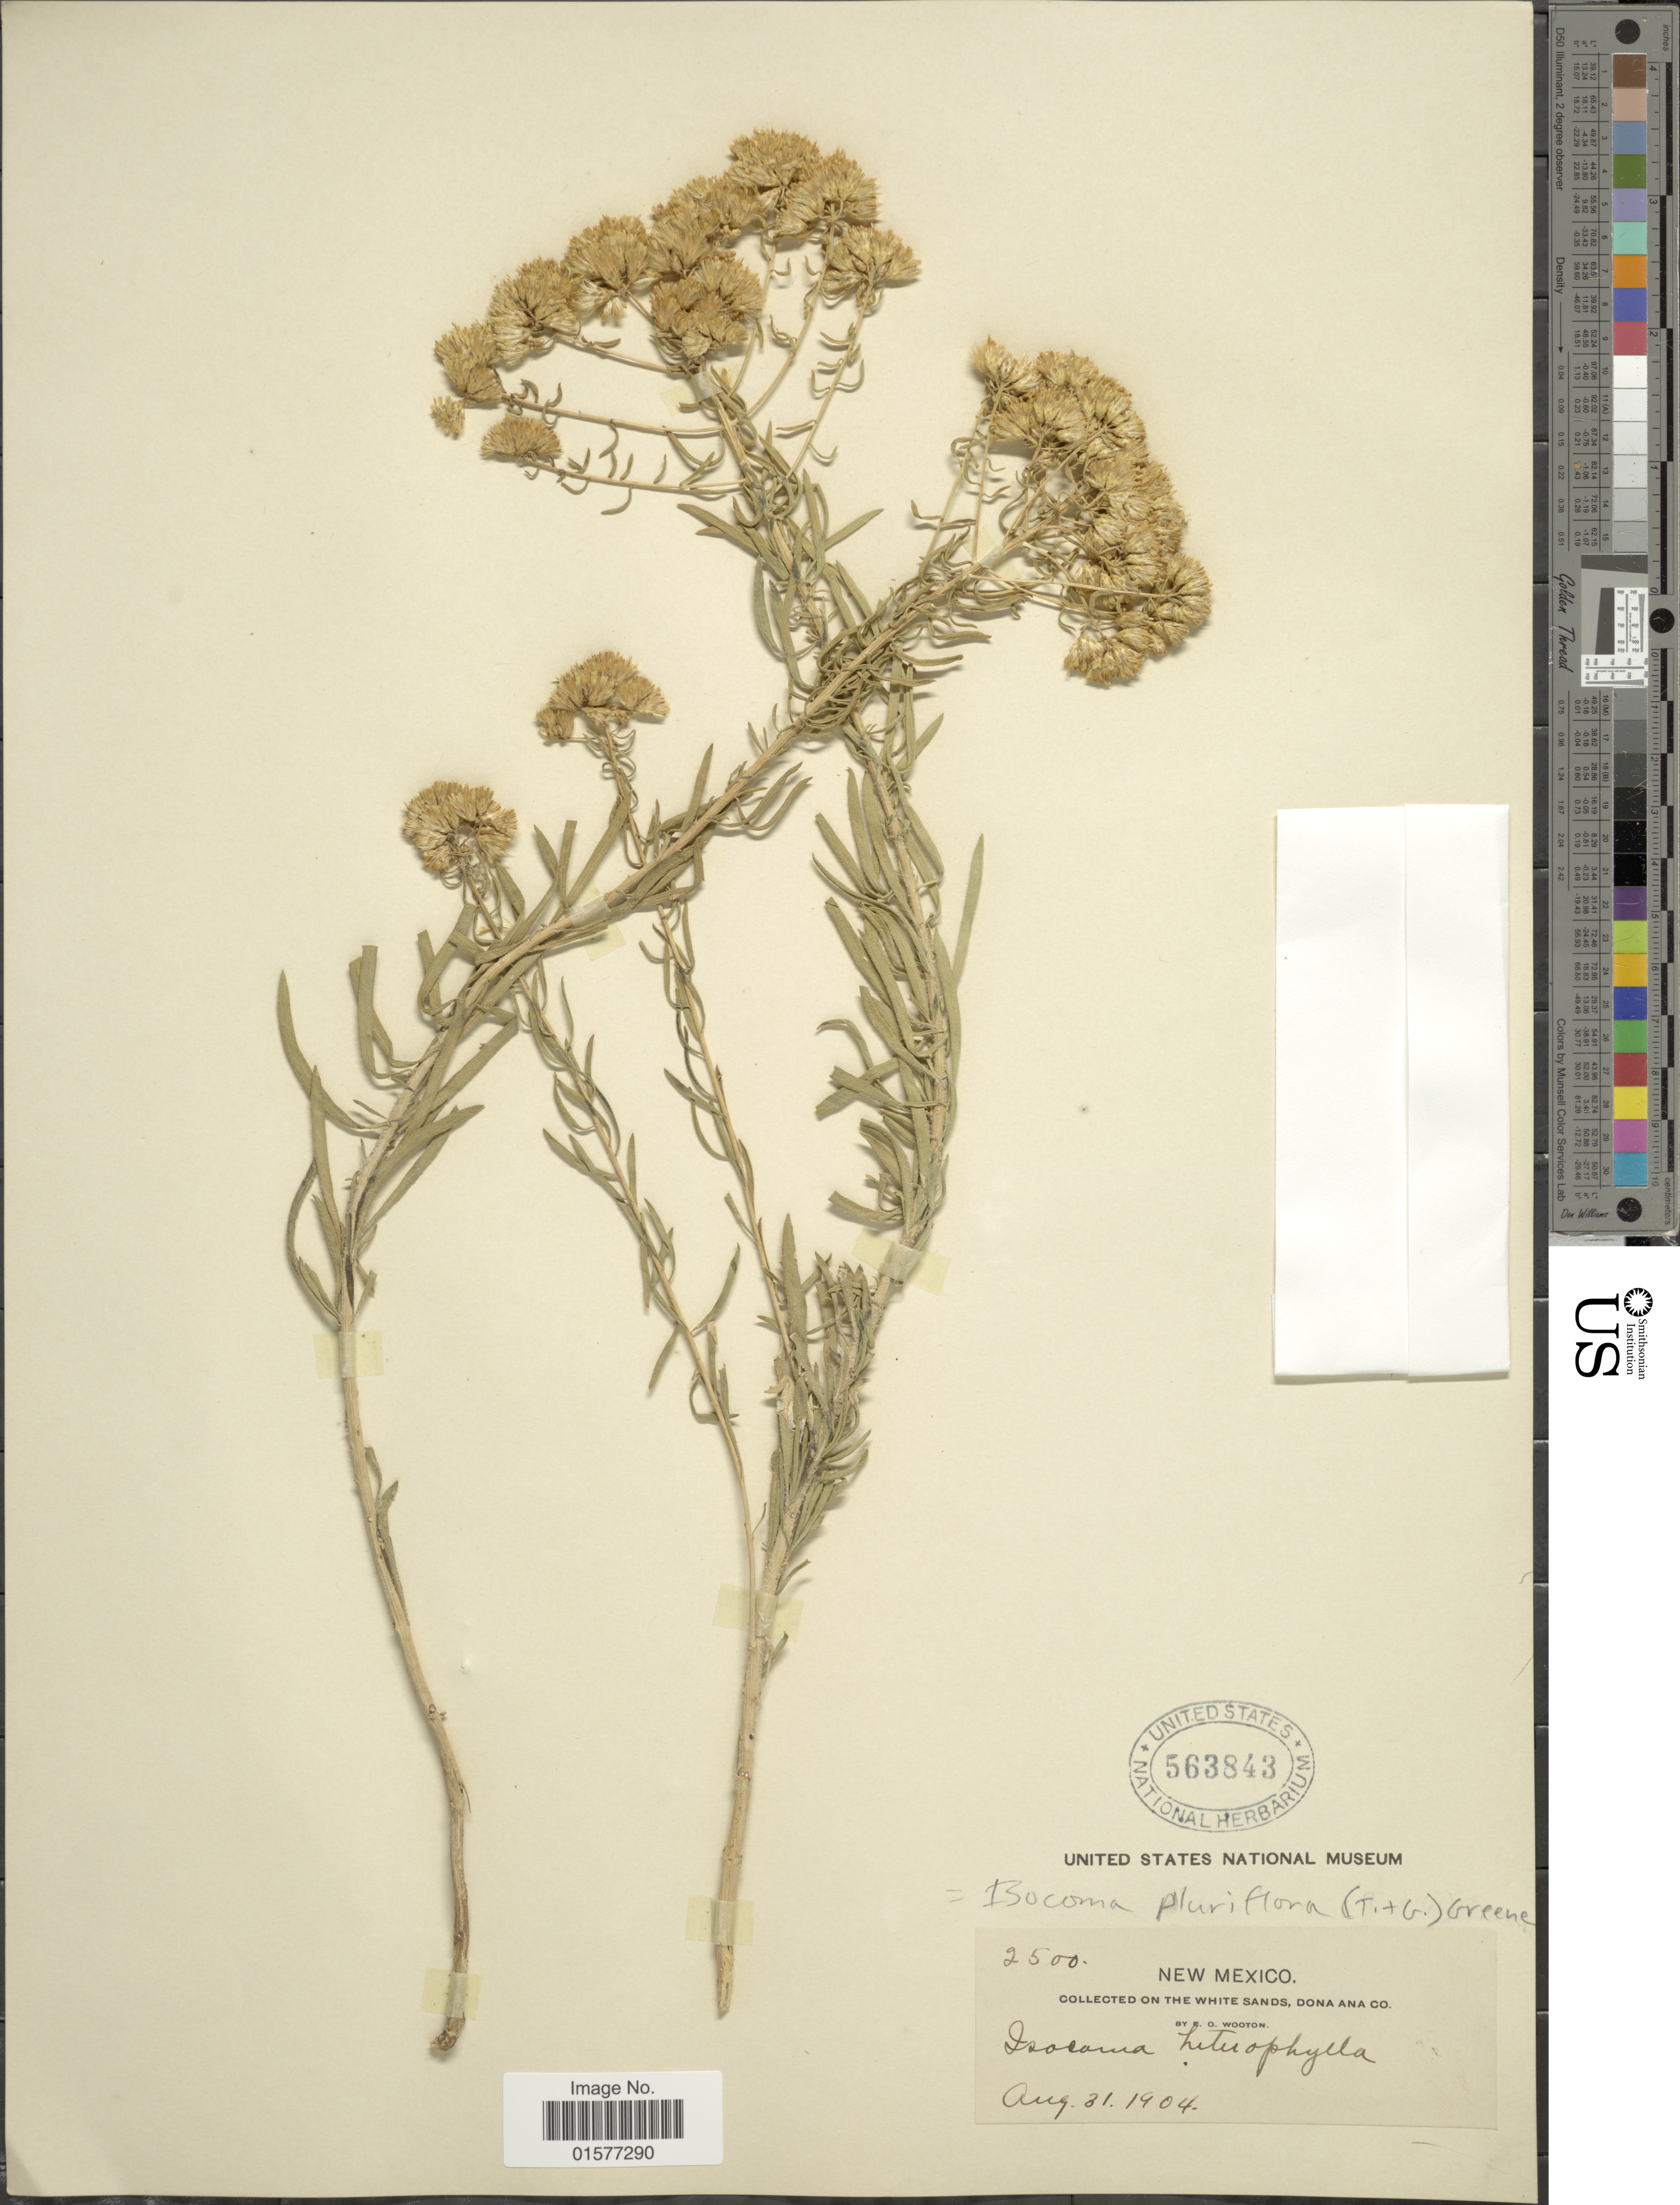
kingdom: Plantae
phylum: Tracheophyta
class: Magnoliopsida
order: Asterales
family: Asteraceae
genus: Isocoma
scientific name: Isocoma pluriflora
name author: (Torr. & A. Gray) Greene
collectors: E. O. Wooton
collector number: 2500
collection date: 1904-08-31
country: United States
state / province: New Mexico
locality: Collected on the White Sands, Dona Ana Co,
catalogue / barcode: US 563843